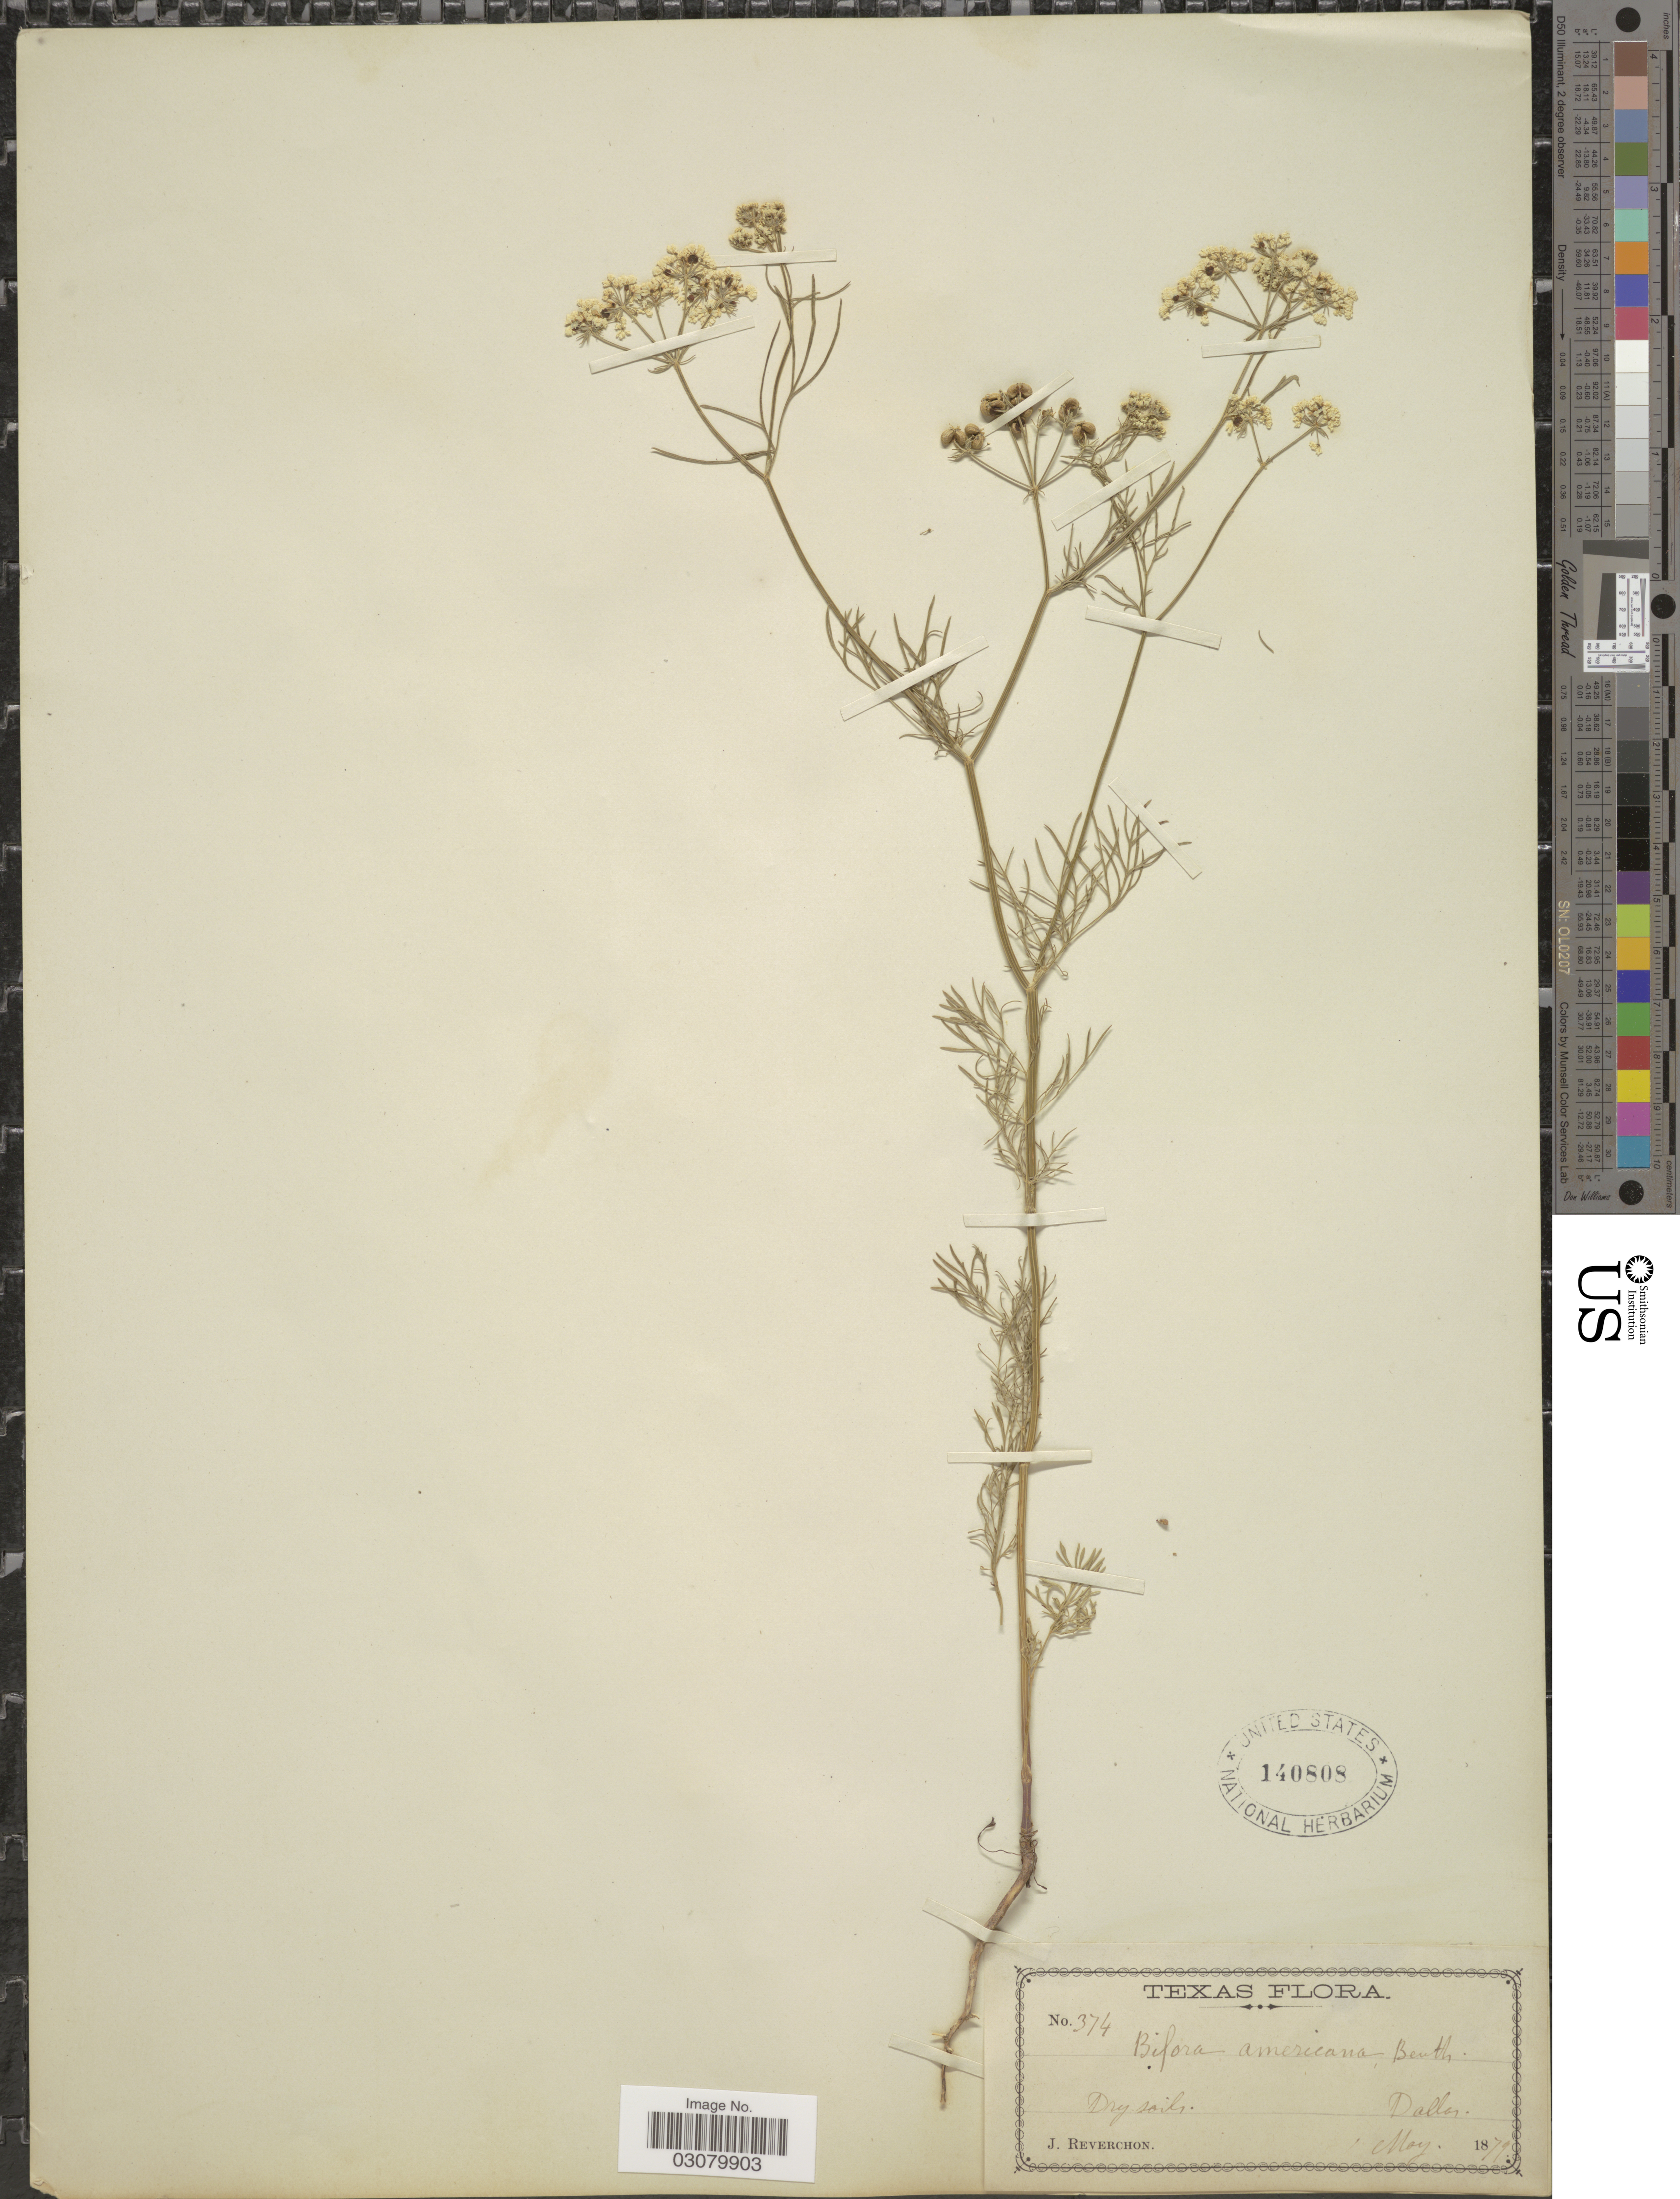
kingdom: Plantae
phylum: Tracheophyta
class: Magnoliopsida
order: Apiales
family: Apiaceae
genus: Bifora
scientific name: Bifora americana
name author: (DC.) Benth. & Hook. f. ex S. Watson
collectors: J. Reverchon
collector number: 374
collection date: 1879-05-01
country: United States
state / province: Texas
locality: Dallas.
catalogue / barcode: US 140808